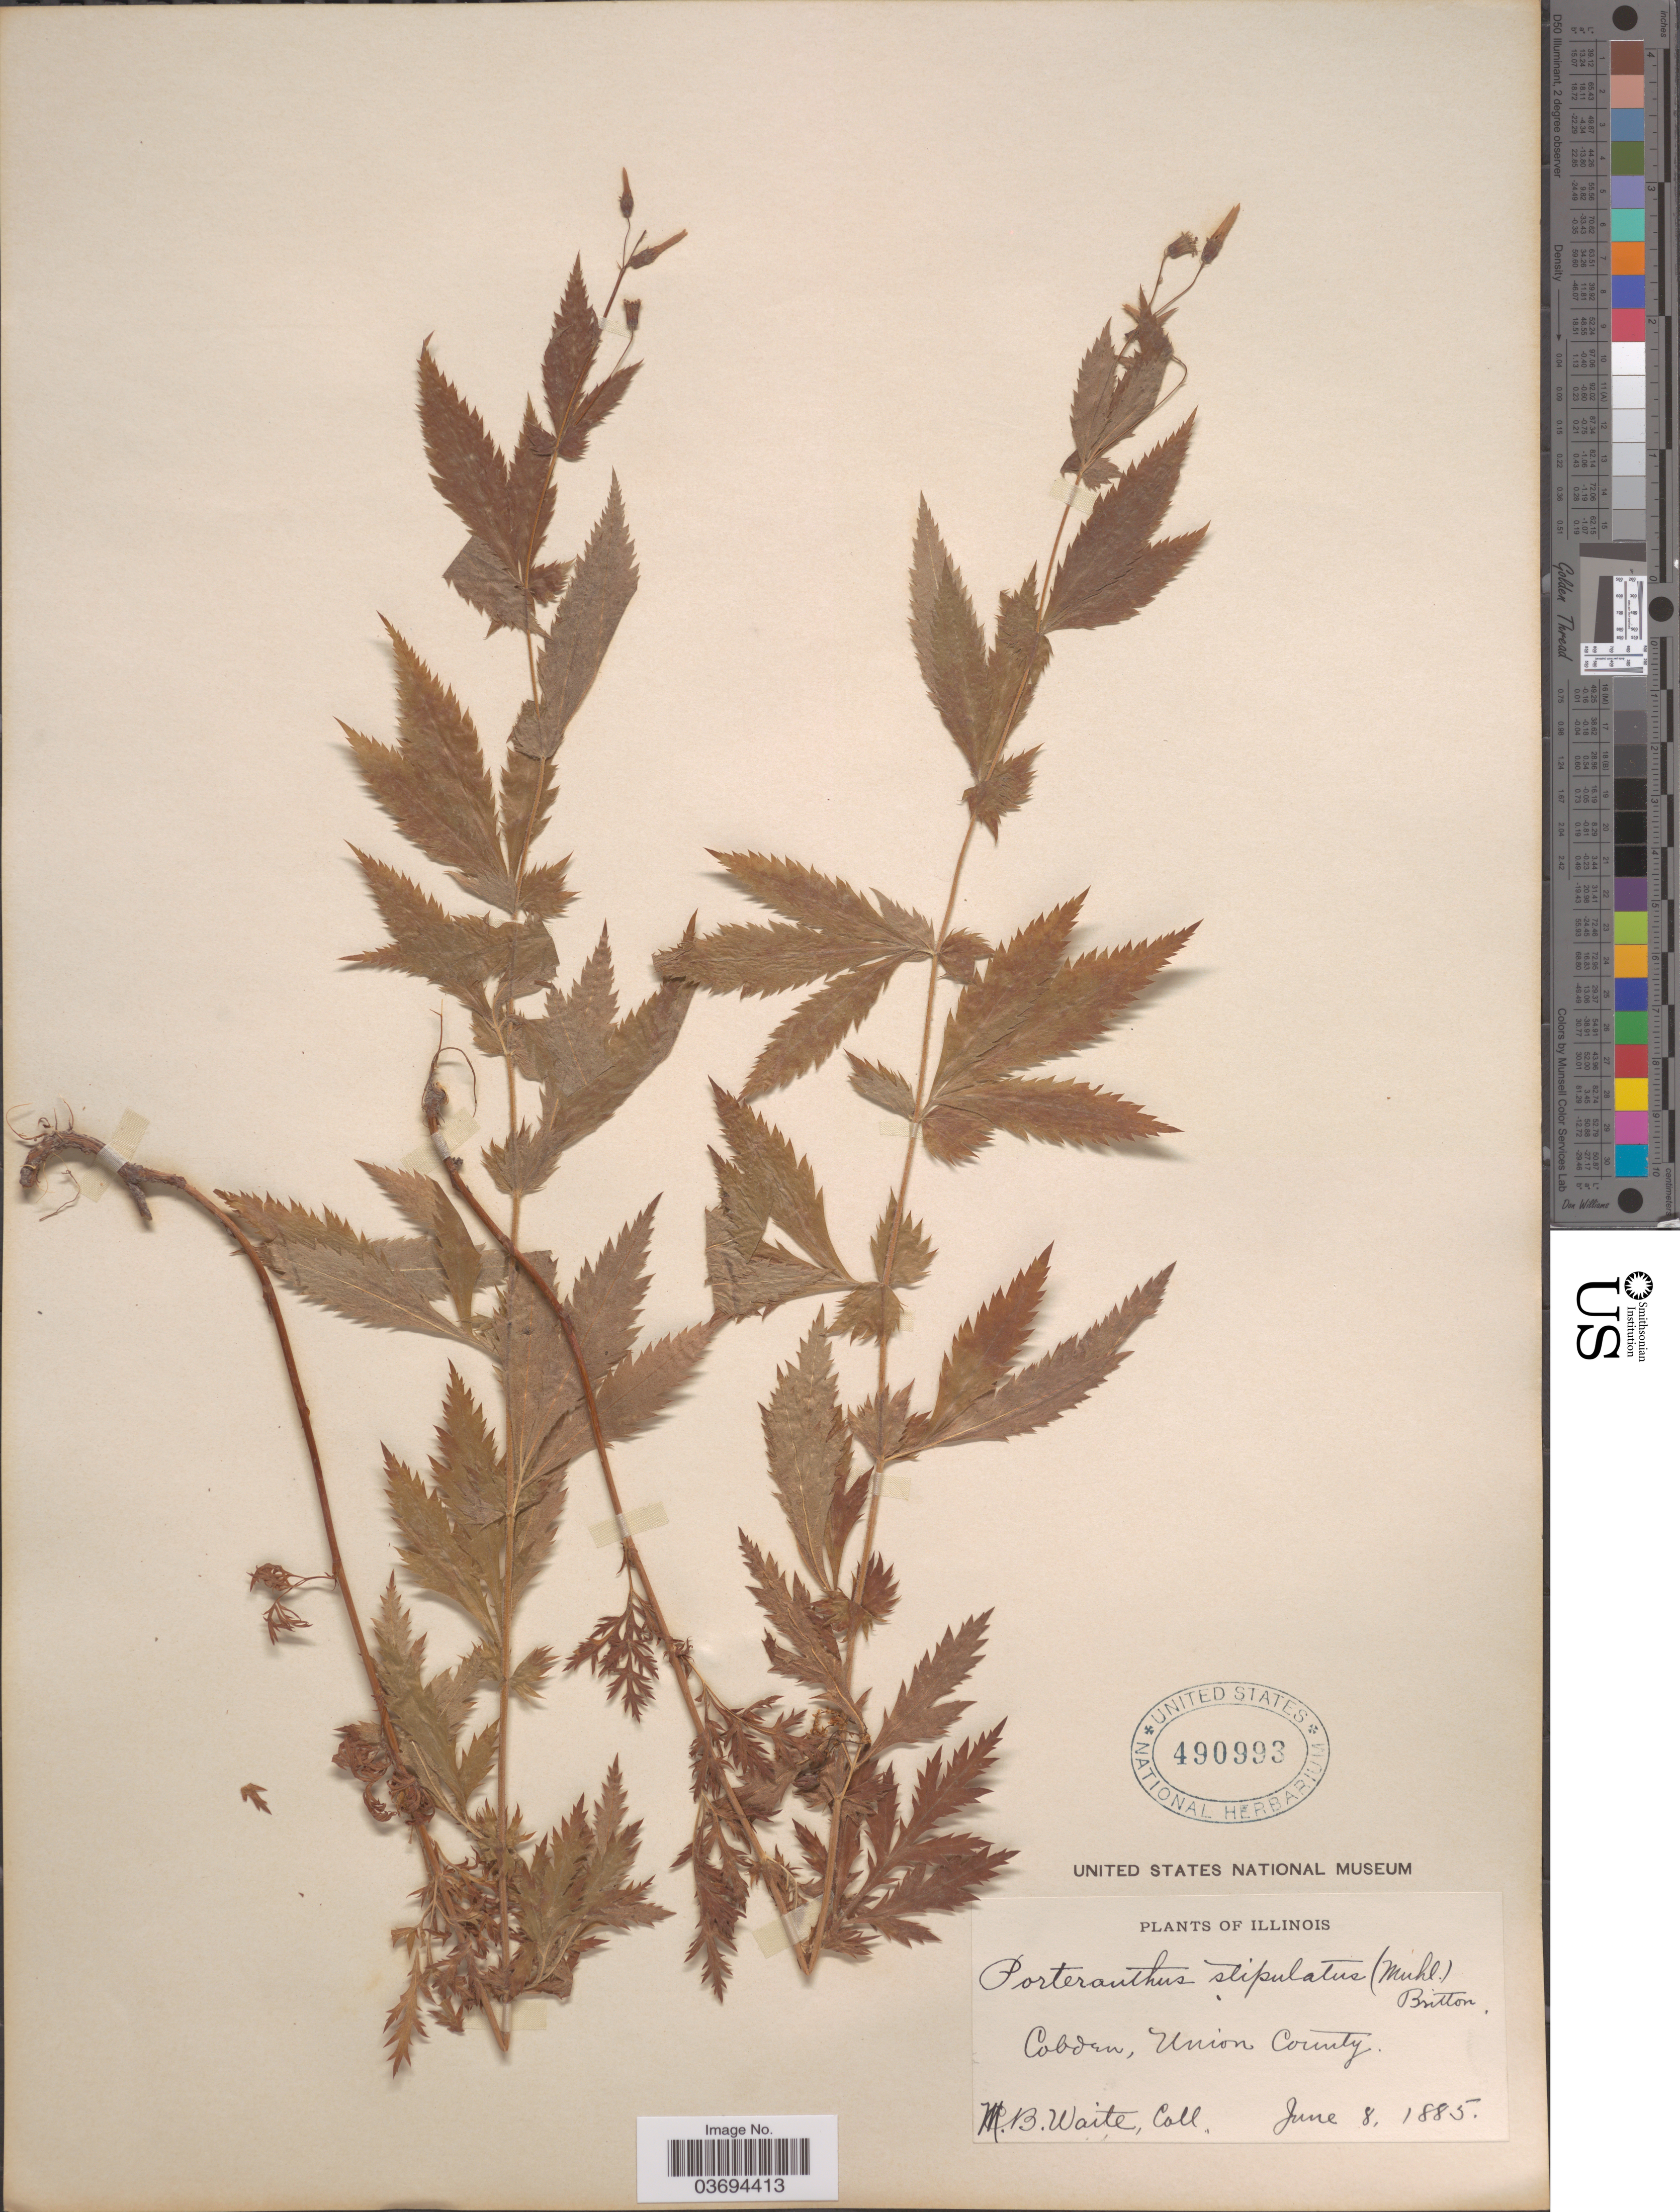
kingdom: Plantae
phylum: Tracheophyta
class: Magnoliopsida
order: Rosales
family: Rosaceae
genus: Gillenia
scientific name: Gillenia stipulata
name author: (Muhl. ex Willd.) Nutt.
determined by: Strong, Mark T., (BOT), Smithsonian Institution - National Museum of Natural History (UNITED STATES)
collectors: M. B. Waite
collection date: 1885-06-08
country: United States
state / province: Illinois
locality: Cobden, Union County.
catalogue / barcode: US 490993